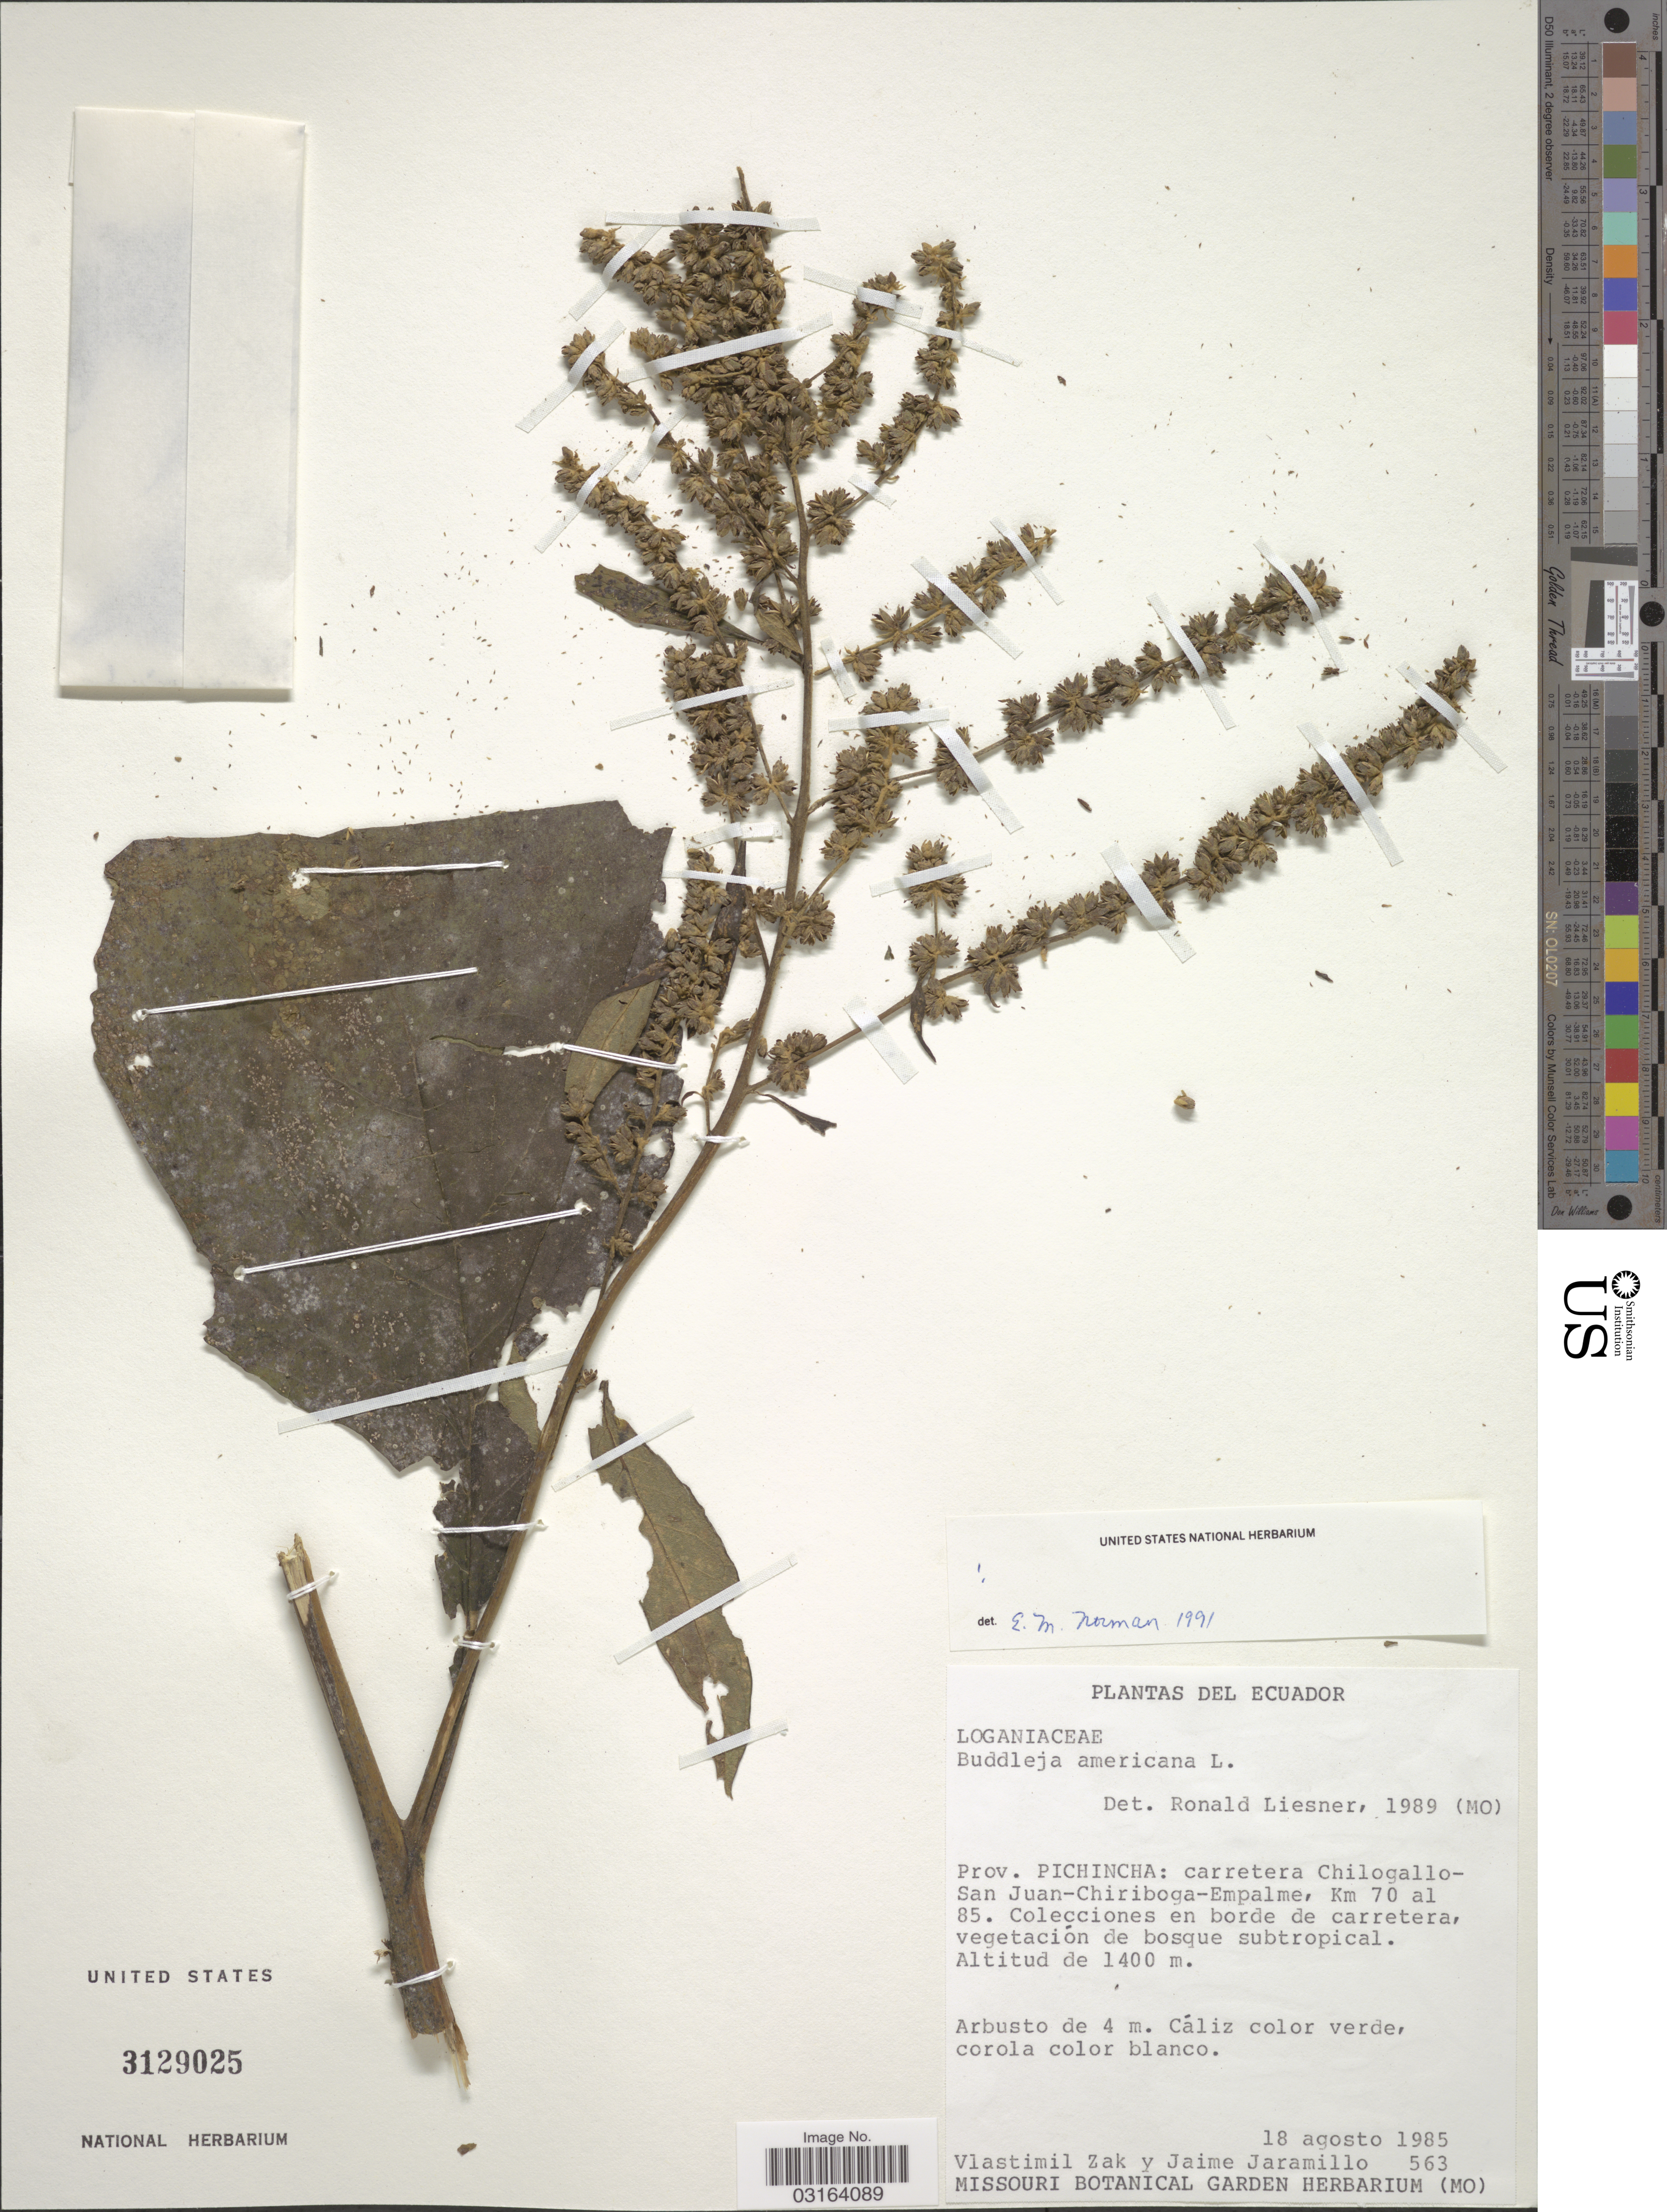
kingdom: Plantae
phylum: Tracheophyta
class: Magnoliopsida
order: Lamiales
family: Scrophulariaceae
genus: Buddleja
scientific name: Buddleja americana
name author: L.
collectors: V. Zak & J. Jaramillo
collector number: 563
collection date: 1985-08-18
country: Ecuador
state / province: Pichincha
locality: Carretera Chilogallo-San Juan-Chiriboga-Empalme, Km 70 al 85.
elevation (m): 1400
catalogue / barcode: US 3129025